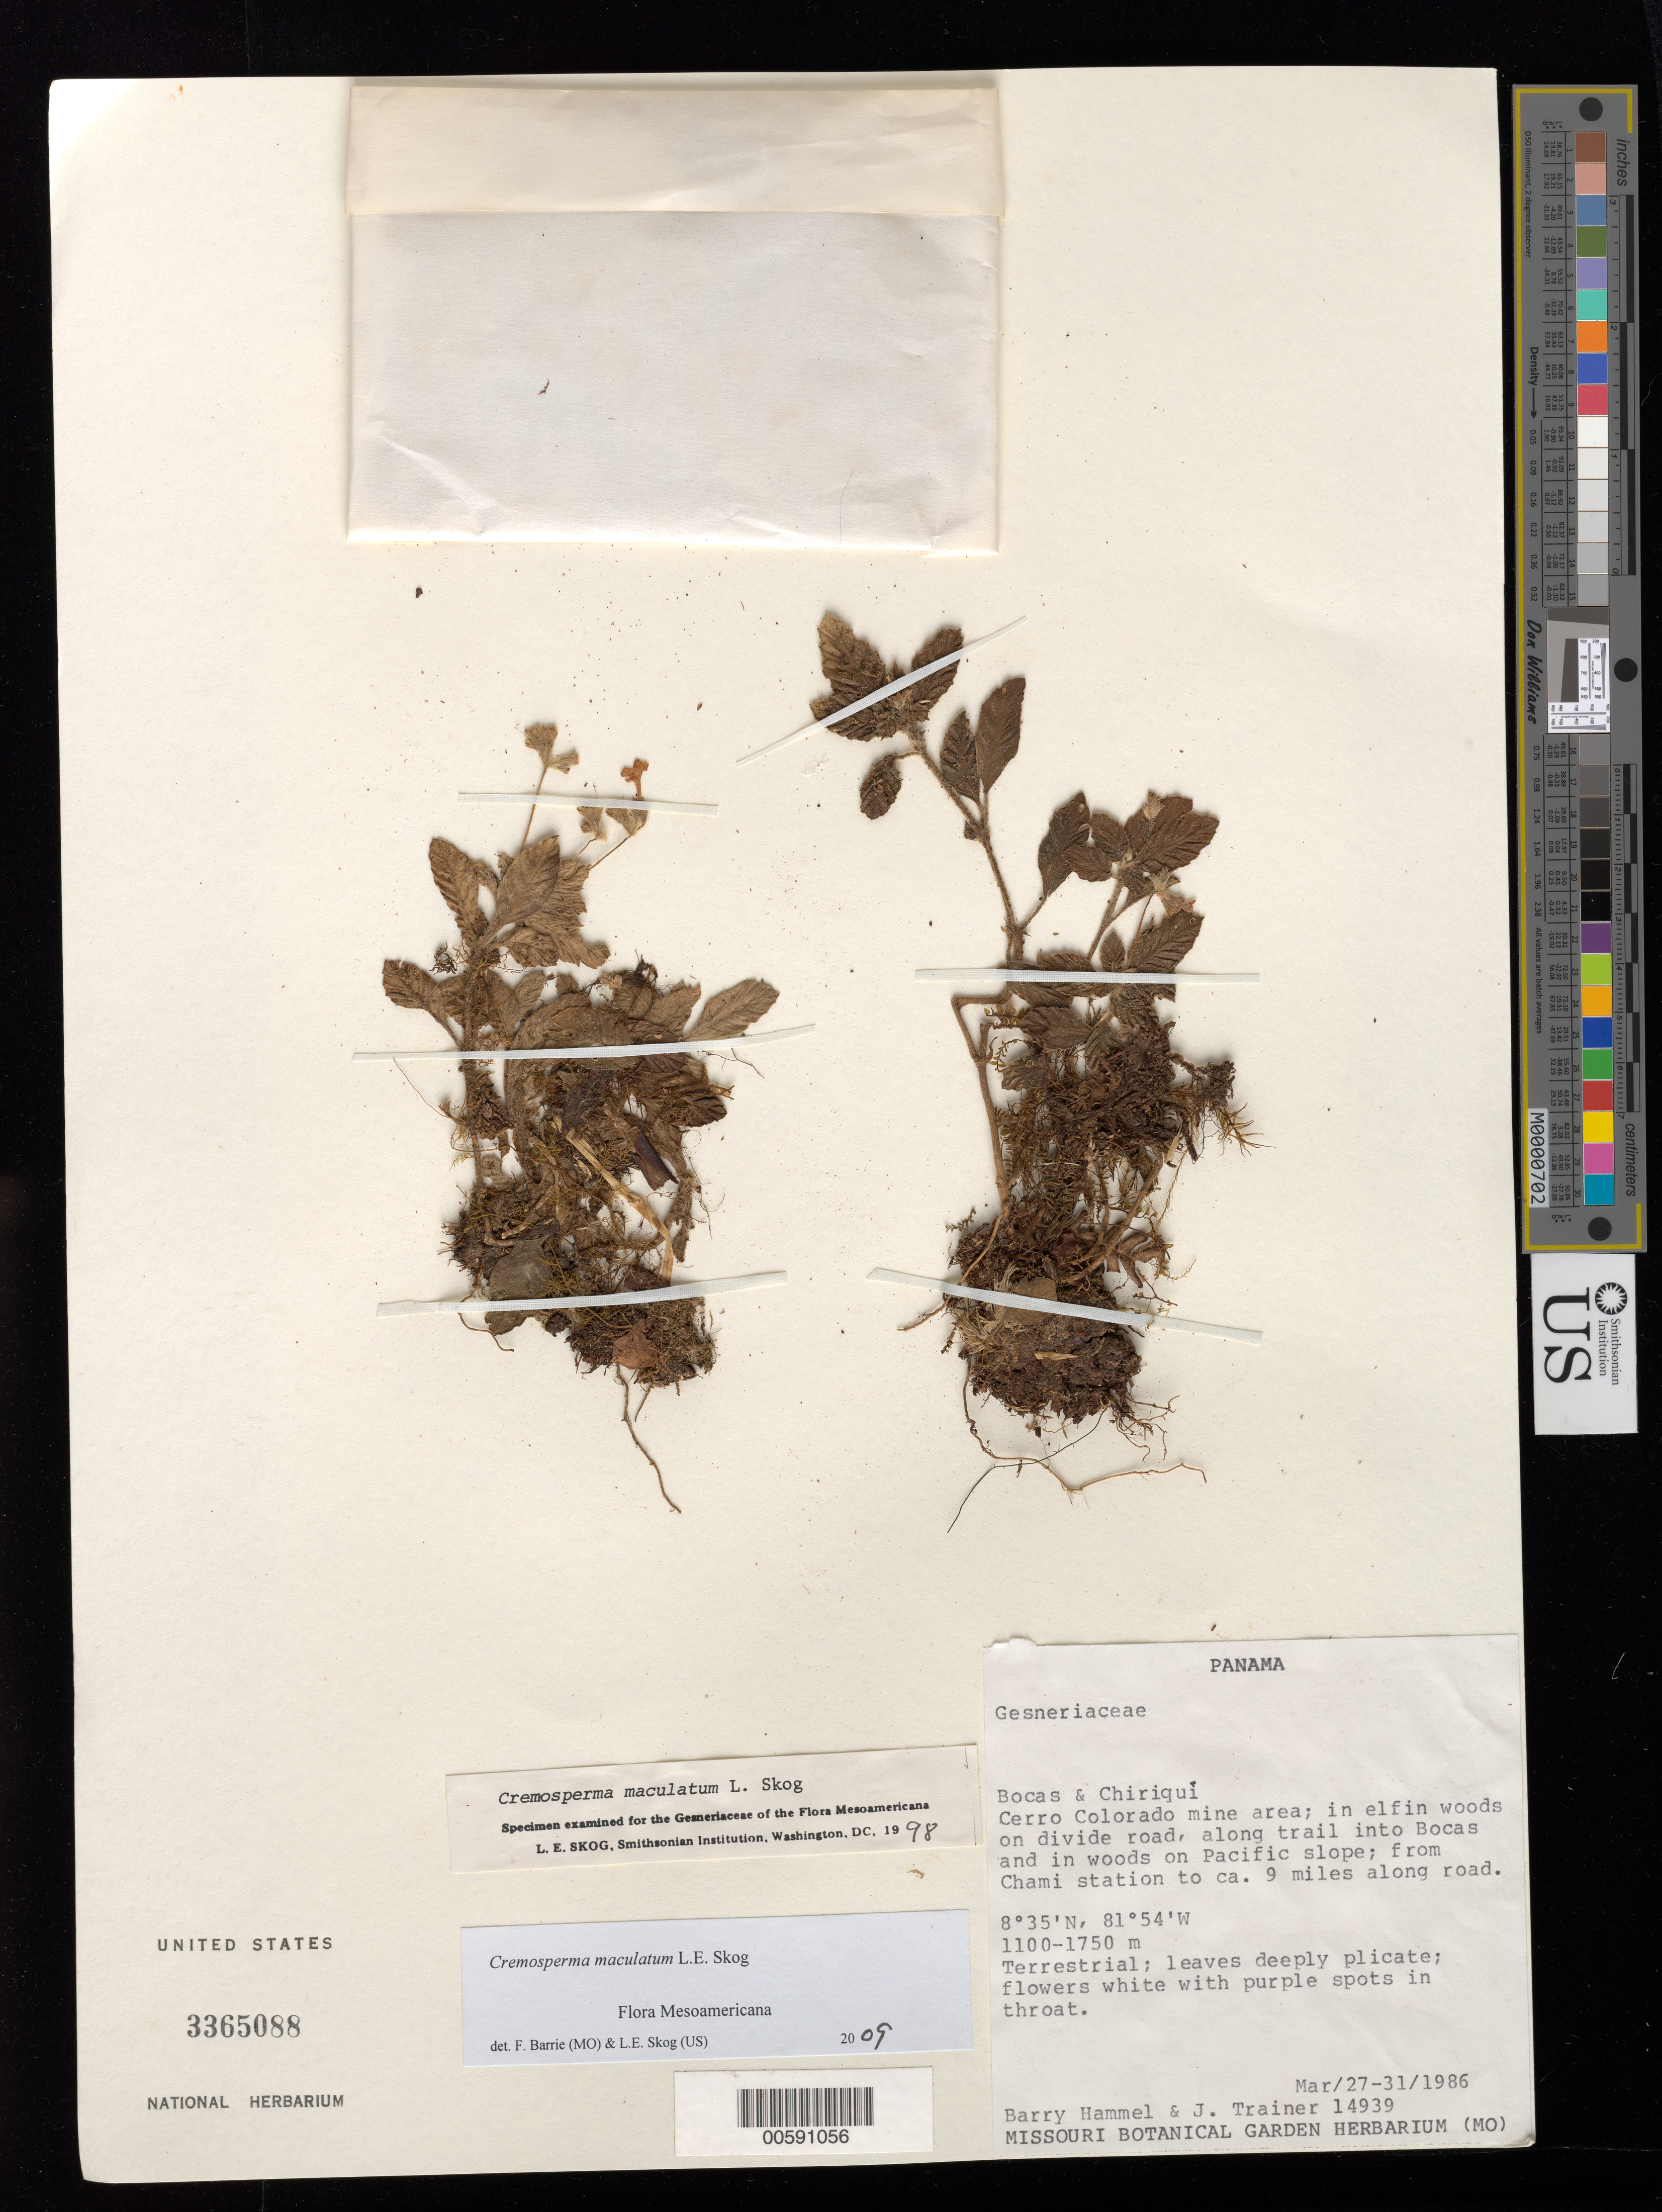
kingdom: Plantae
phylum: Tracheophyta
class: Magnoliopsida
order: Lamiales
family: Gesneriaceae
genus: Cremosperma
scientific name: Cremosperma maculatum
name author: L.E. Skog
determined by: Skog, Laurence E.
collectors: B. Hammel & J. Trainer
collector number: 14939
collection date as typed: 27-31 Mar 1986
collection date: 1986-03-27/1986-03-31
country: Panama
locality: Bocas & Chiriquí; Cerro Colorado mine area; in elfin woods on divide road, along trail into Bocas and in woods on Pacific slope; from Chami station to ca. 9 miles along road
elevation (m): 1100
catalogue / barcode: US 3365088